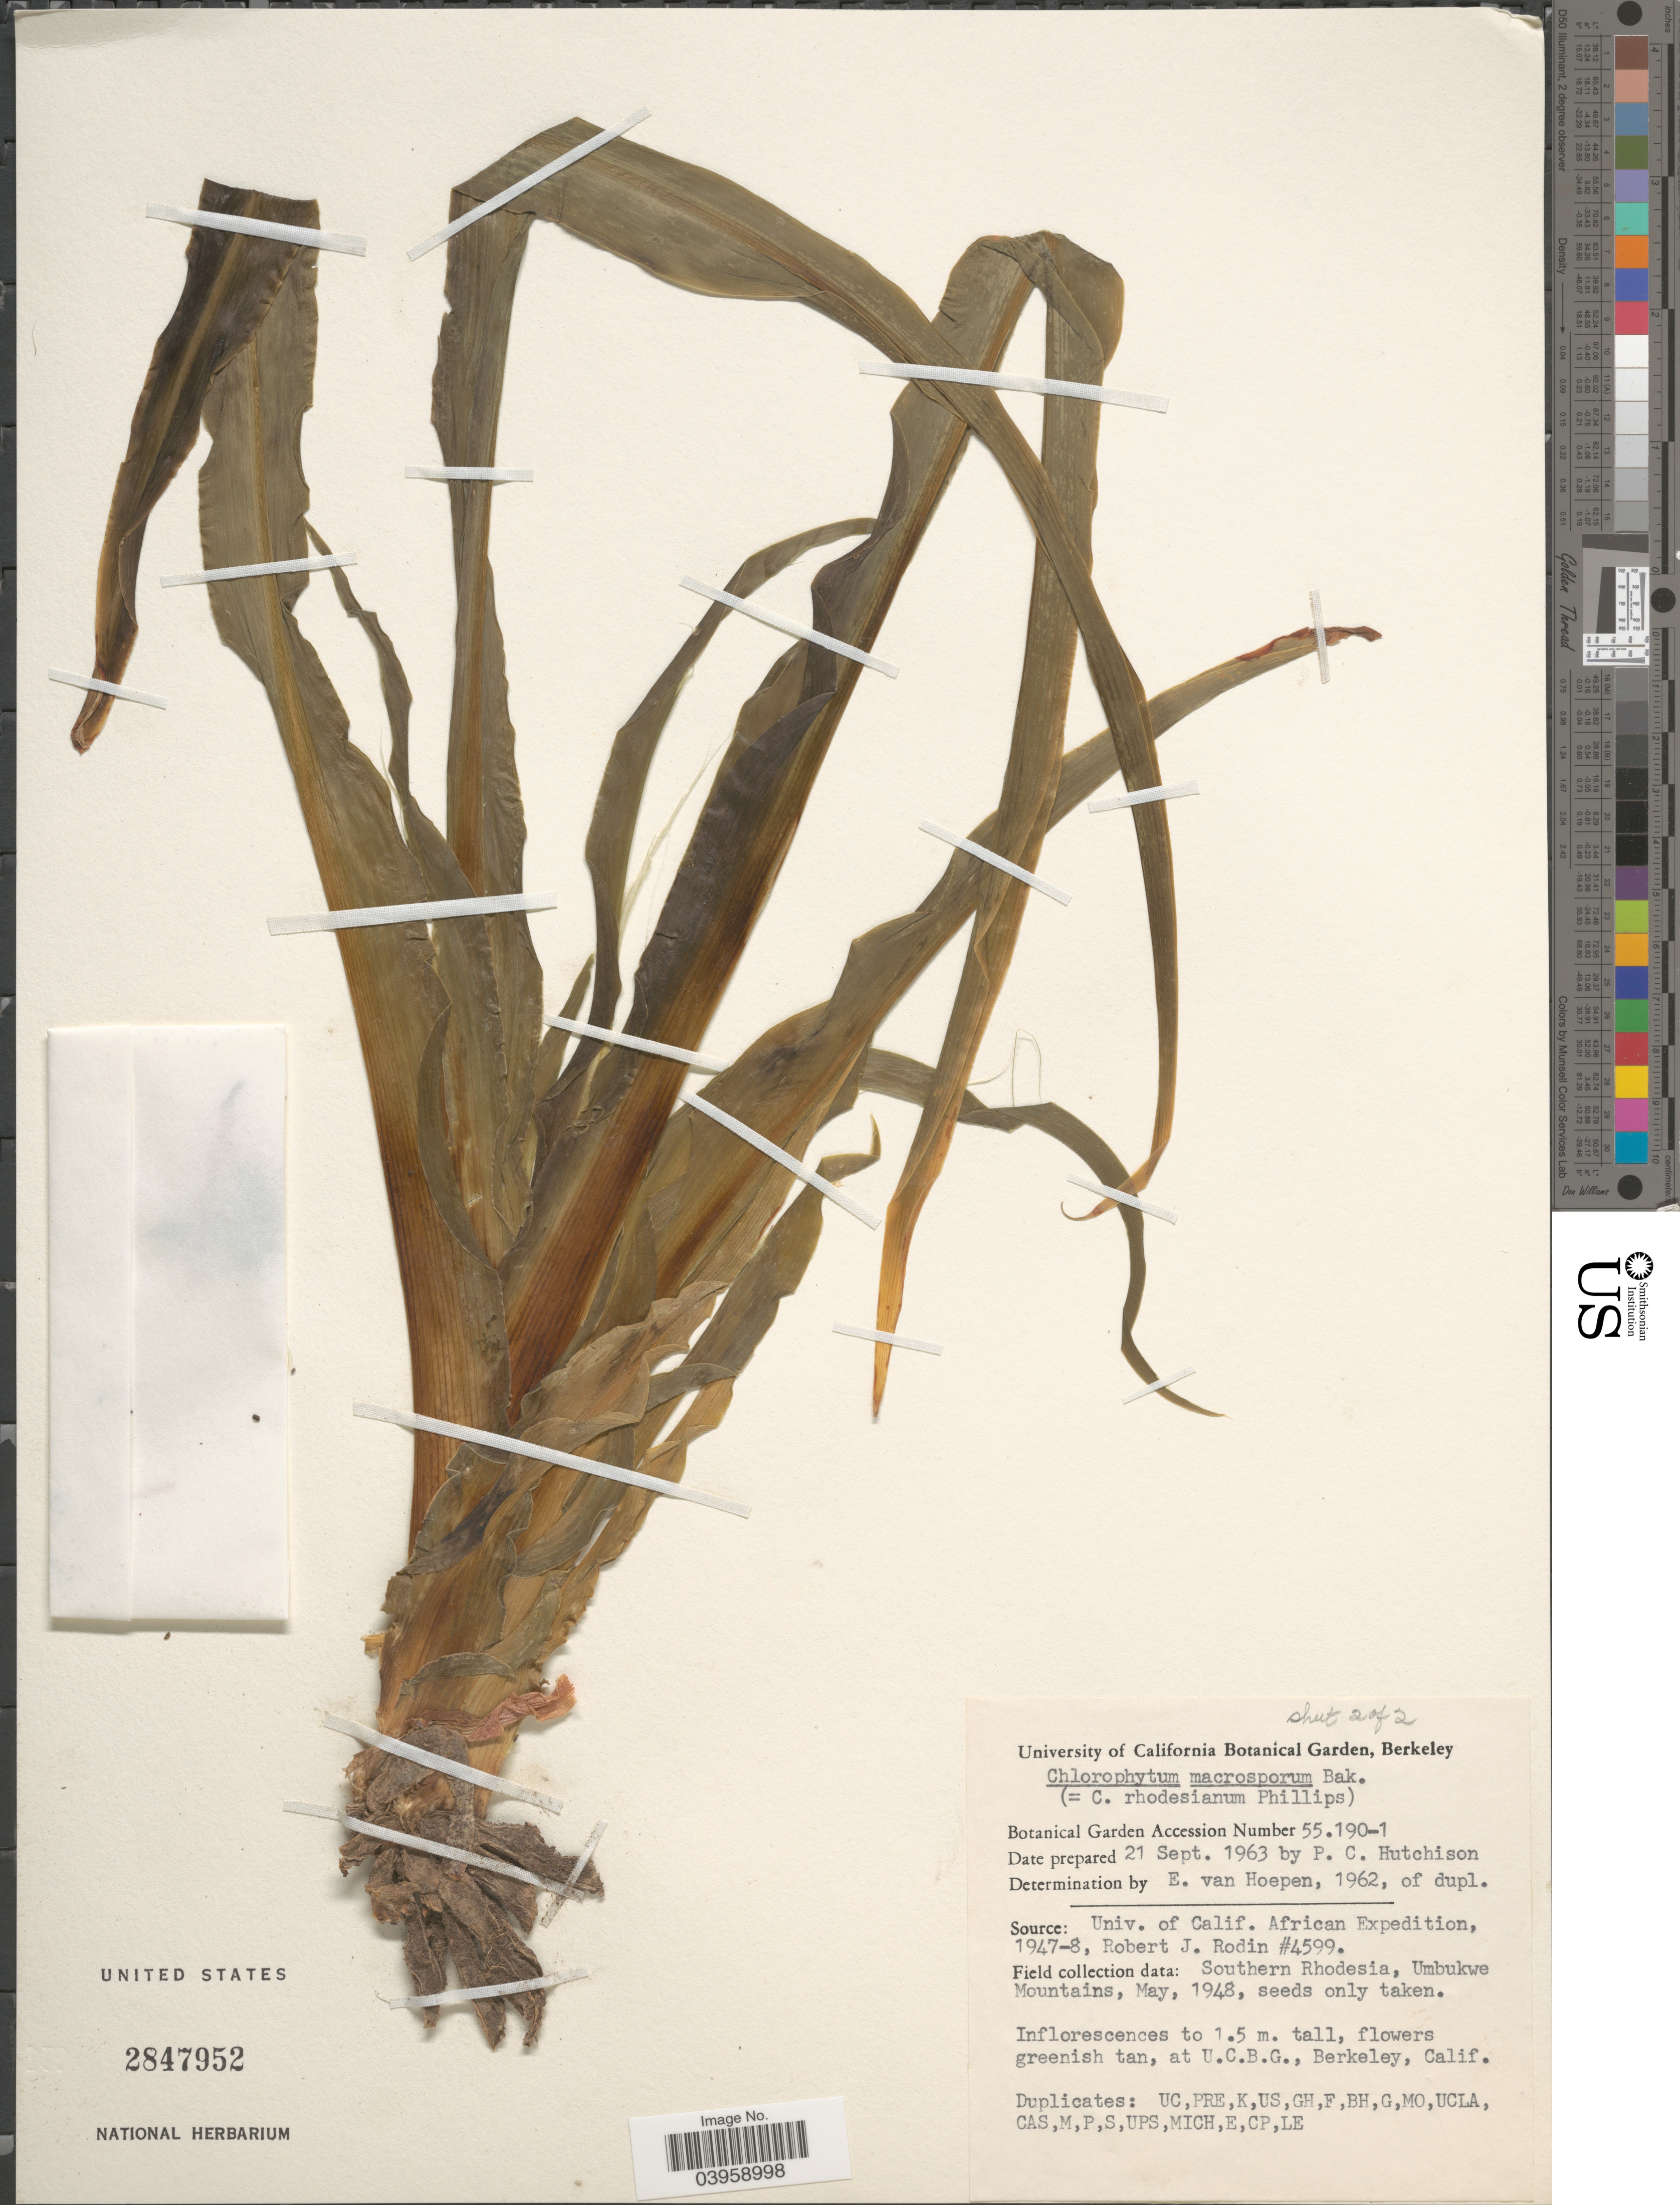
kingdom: Plantae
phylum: Tracheophyta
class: Liliopsida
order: Asparagales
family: Asparagaceae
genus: Chlorophytum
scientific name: Chlorophytum macrosporum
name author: Baker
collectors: P. C. Hutchison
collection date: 1963-09-21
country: United States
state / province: California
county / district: Alameda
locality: University of California Botanical Garden, Berkeley.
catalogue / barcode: US 2847952